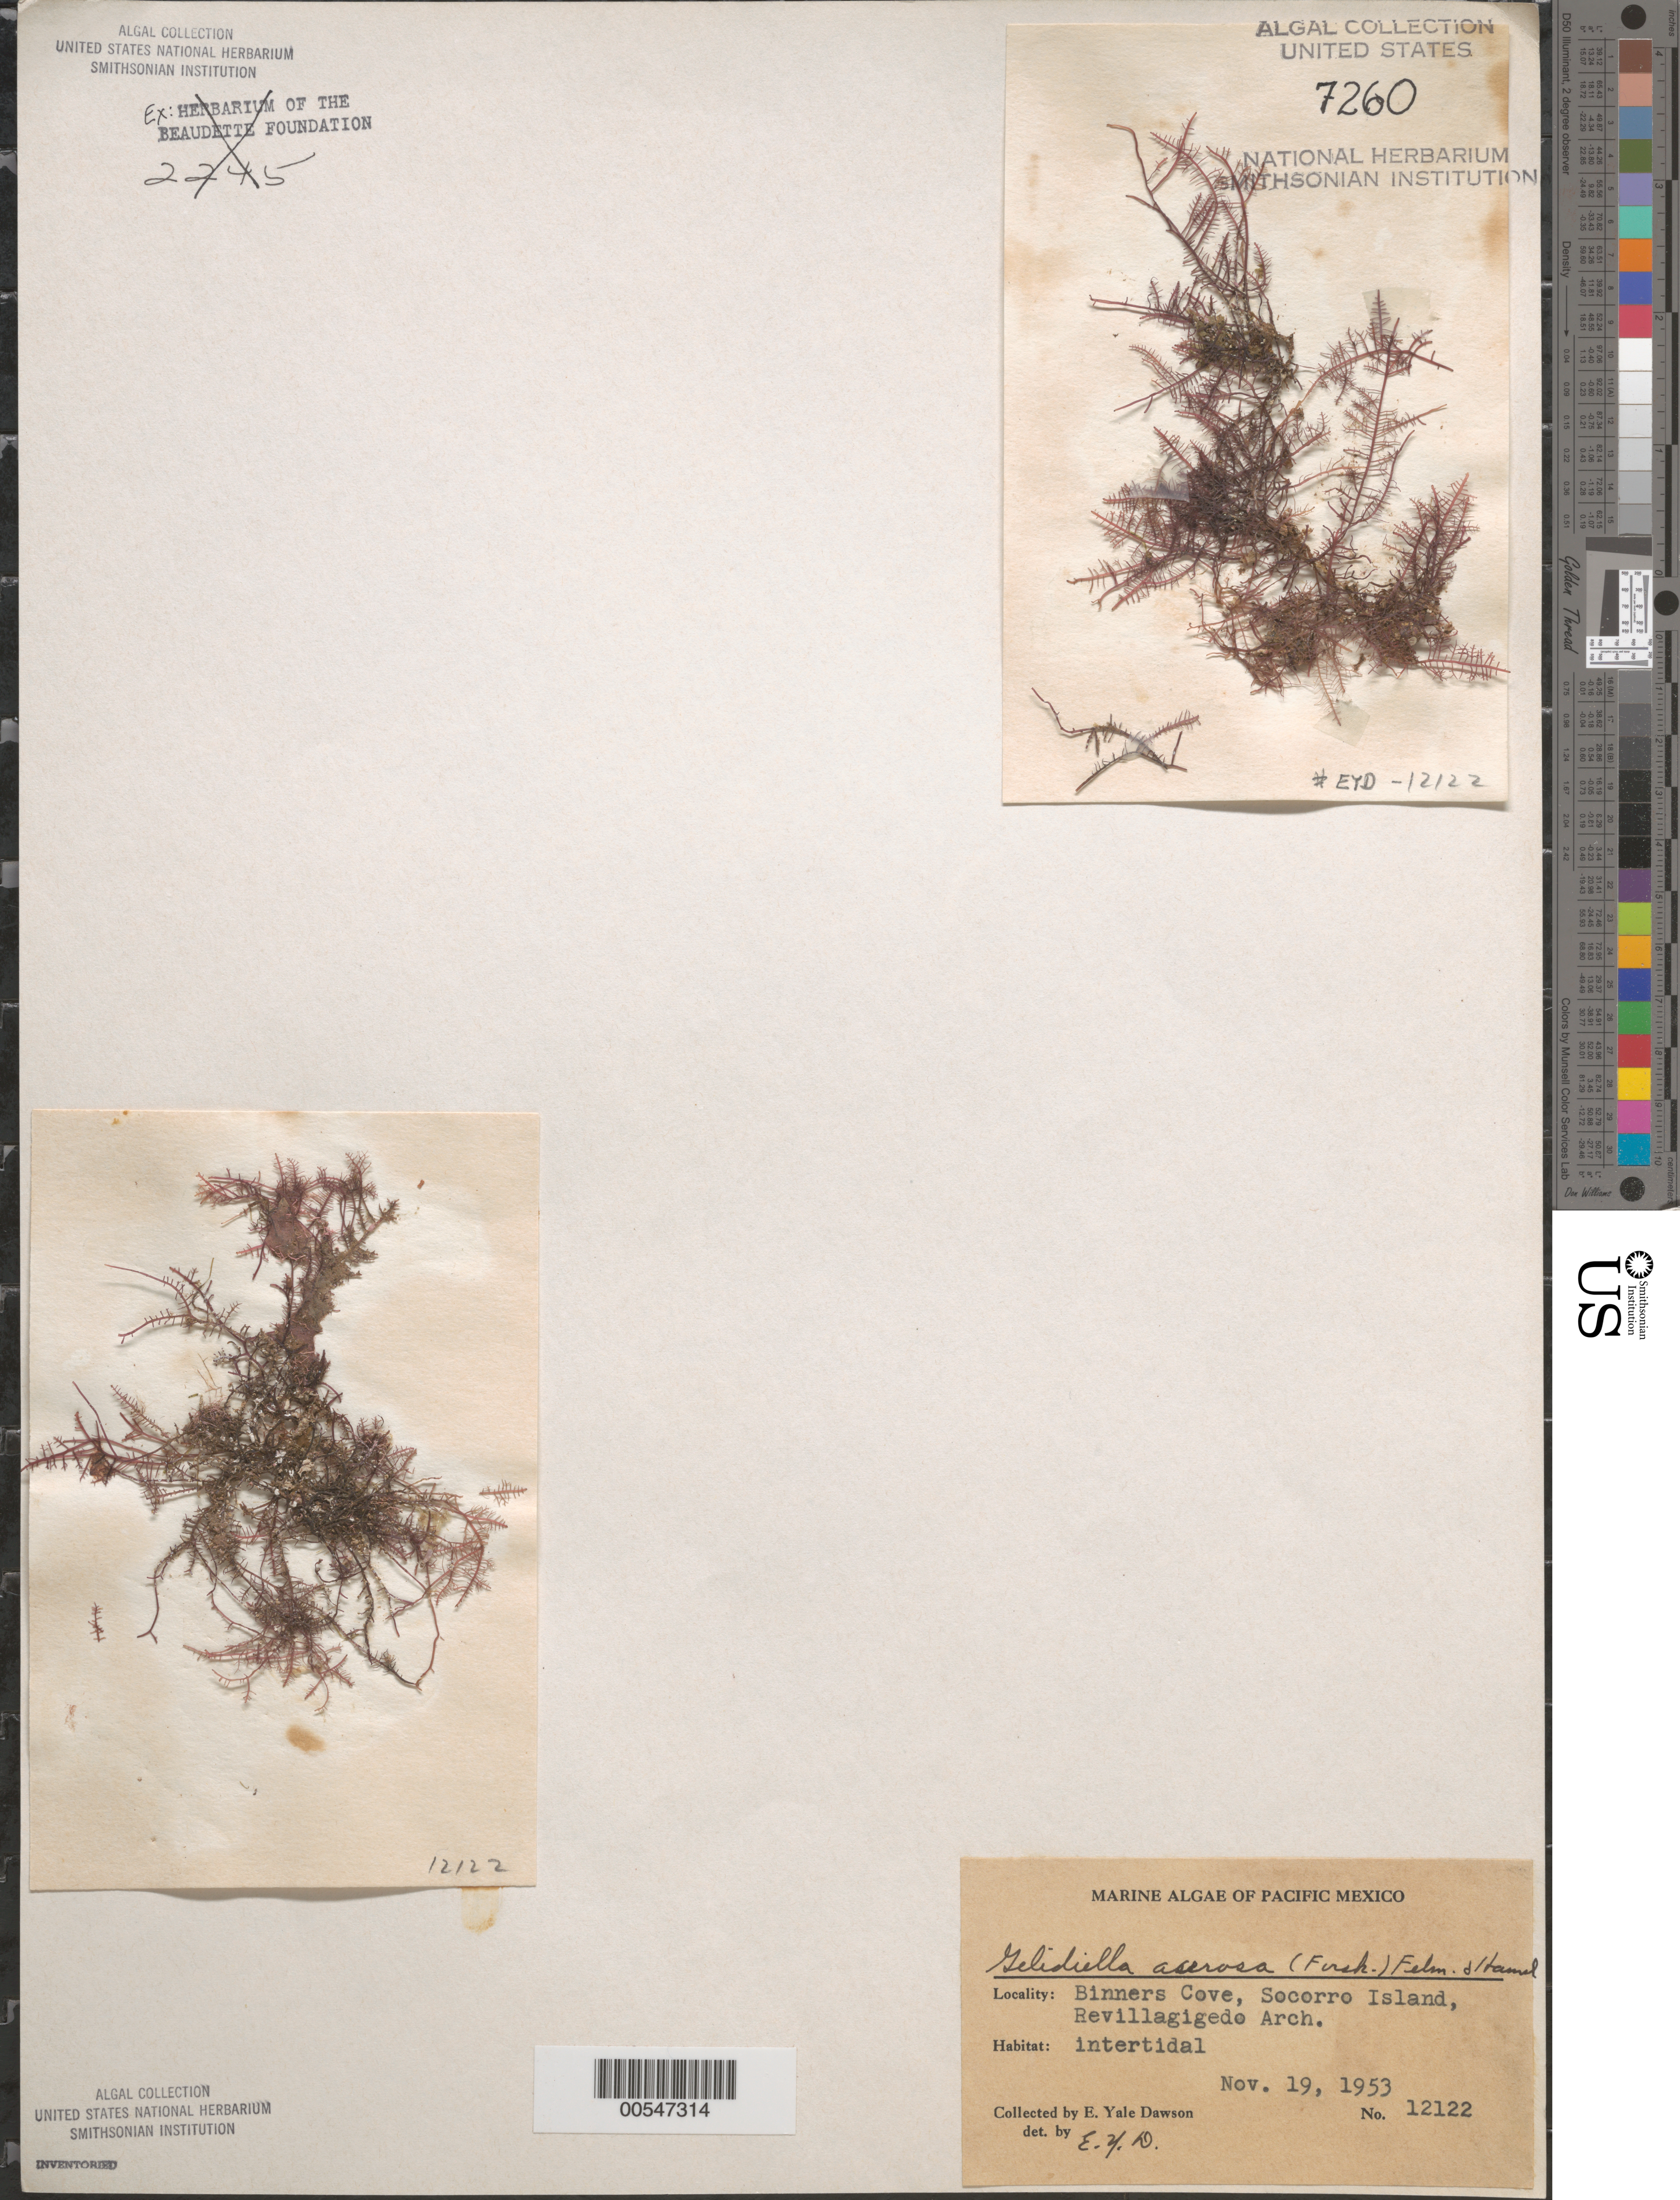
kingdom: Plantae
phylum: Rhodophyta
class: Florideophyceae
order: Gelidiales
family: Gelidiellaceae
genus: Gelidiella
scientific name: Gelidiella acerosa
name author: (Forssk.) Feldmann & G. Hamel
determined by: Dawson, E. Y.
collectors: E. Y. Dawson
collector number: EYD 12122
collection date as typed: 19 Nov 1953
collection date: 1953-11-19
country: Mexico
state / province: Colima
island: Isla Socorro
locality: Binners Cove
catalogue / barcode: US 7260